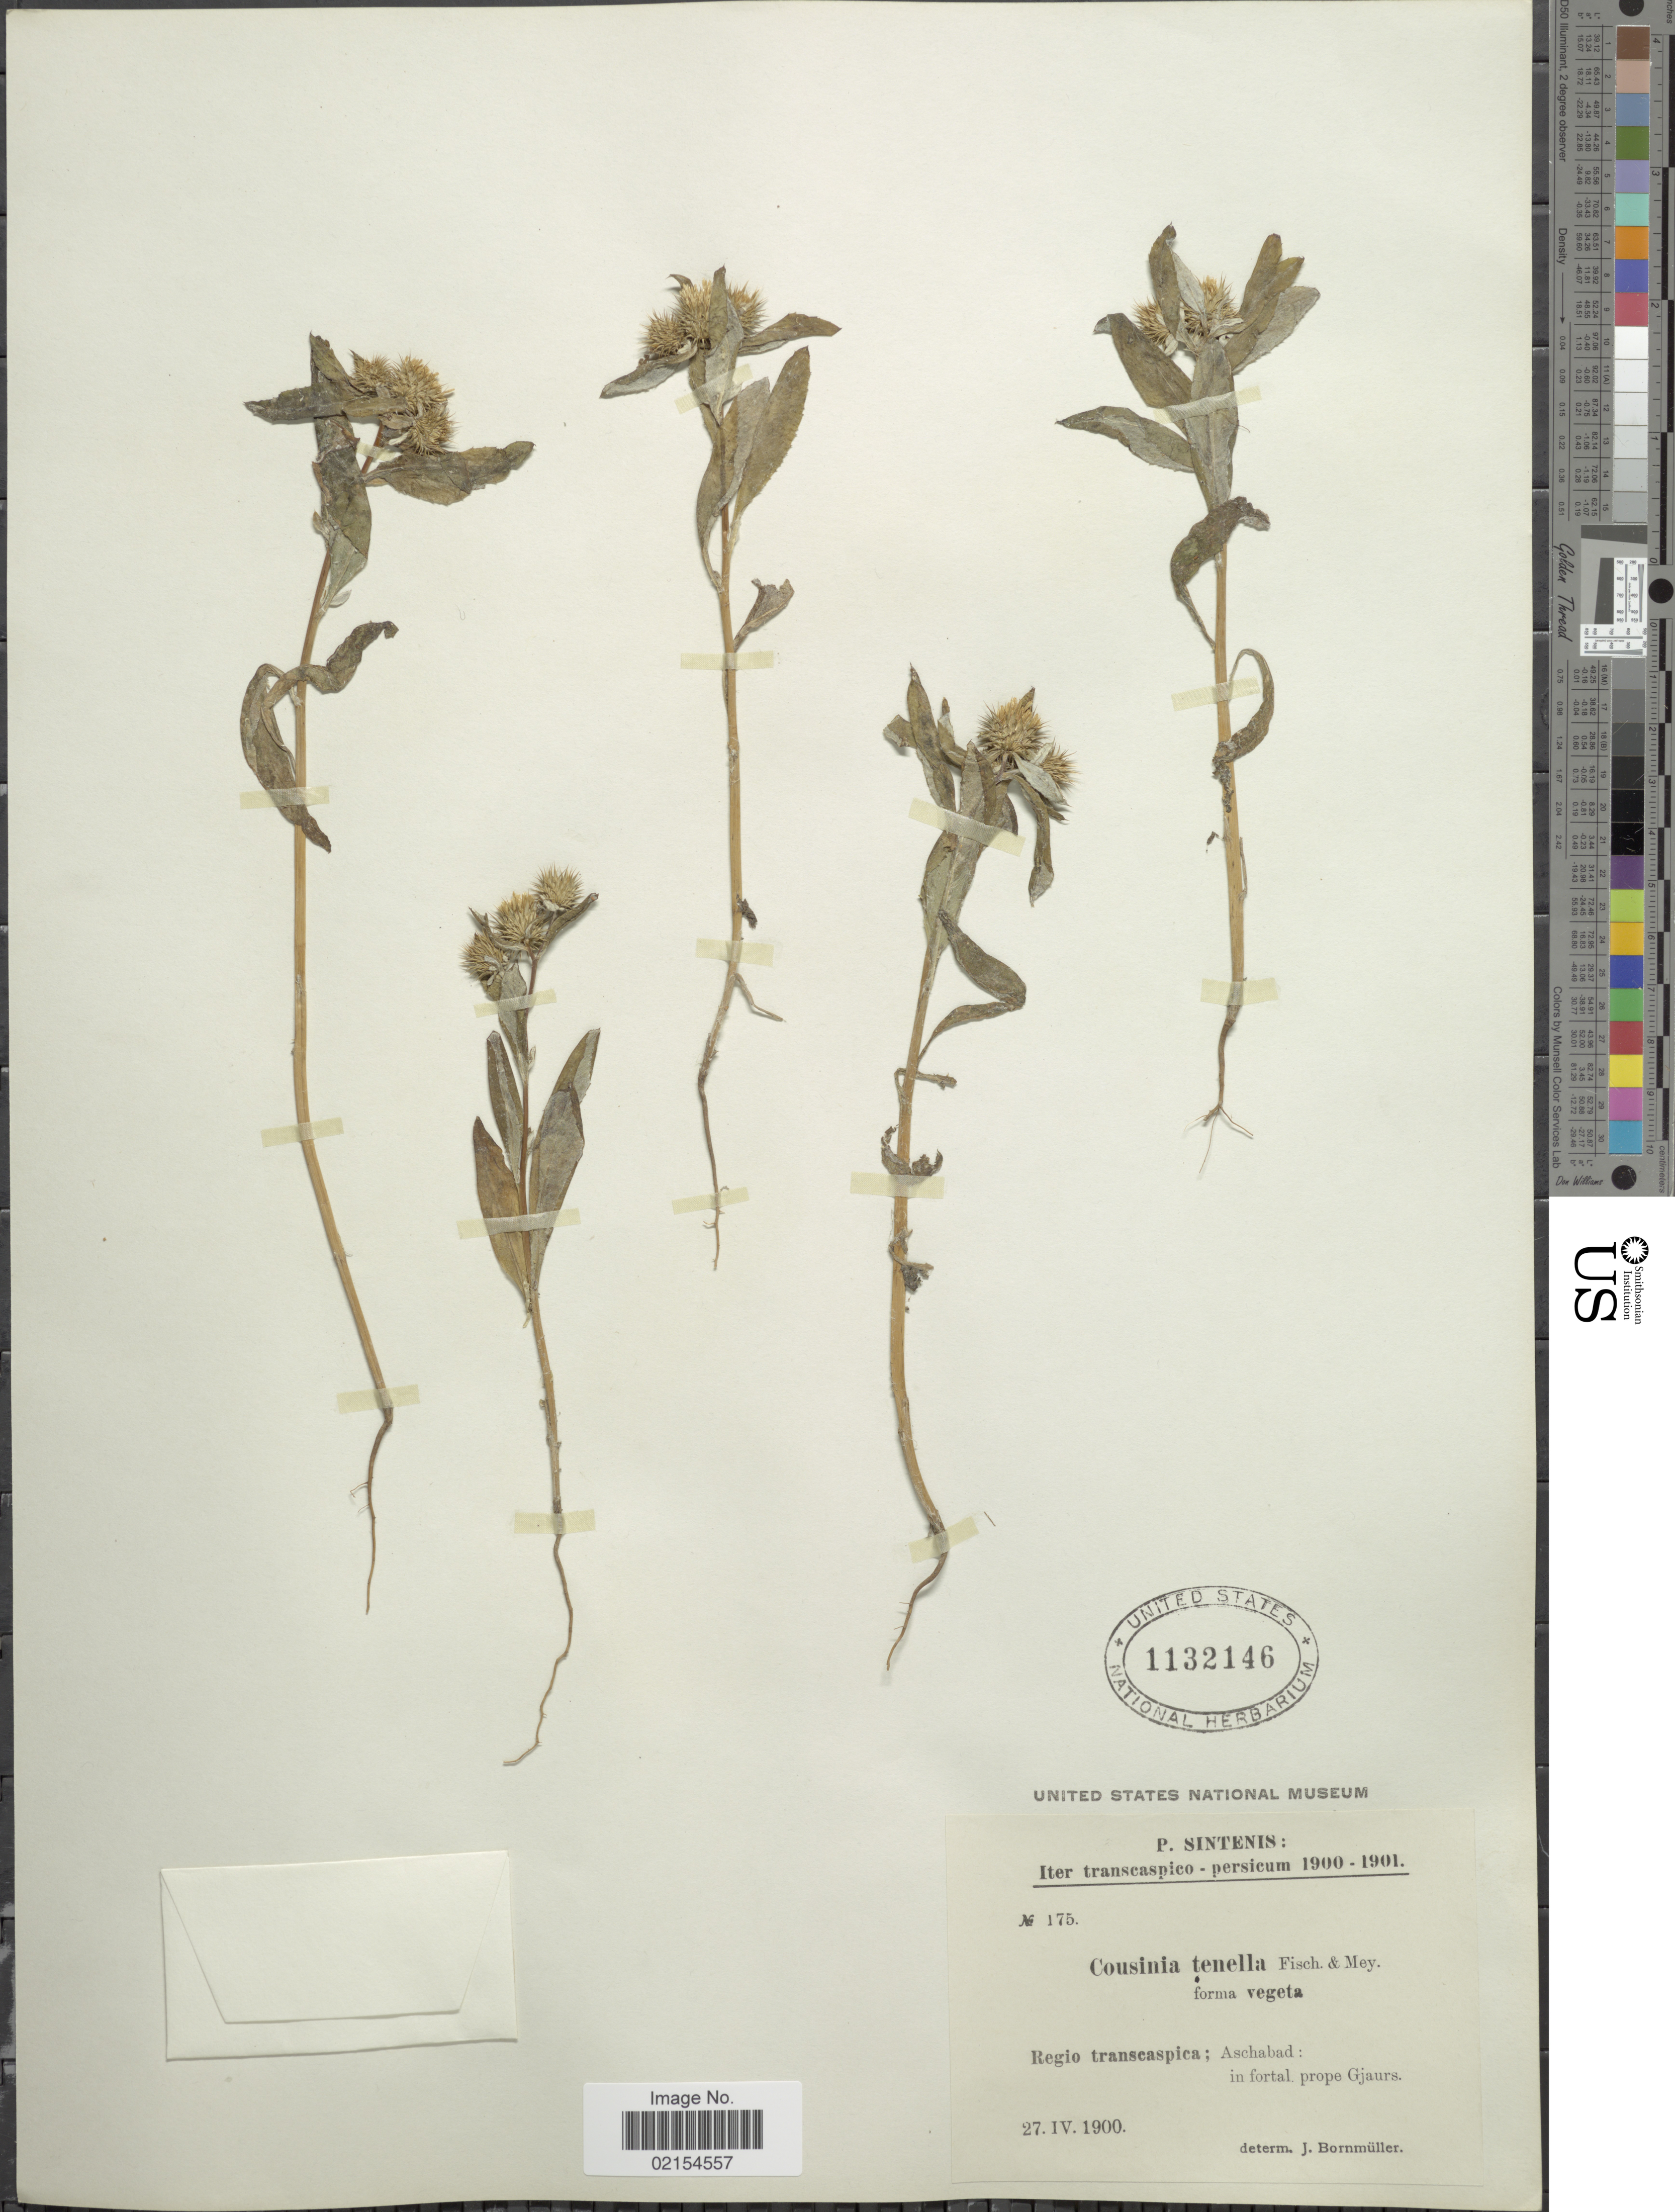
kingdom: Plantae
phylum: Tracheophyta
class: Magnoliopsida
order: Asterales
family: Asteraceae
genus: Cousinia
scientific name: Cousinia tenella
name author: Fisch. & C.A. Mey.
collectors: P. Sintenis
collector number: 175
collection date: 1900-04-27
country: Turkmenistan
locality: Iter transcaspico, persicum, Regio transcaspica: Aschabad, in fortal prope Gjaurs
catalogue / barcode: US 1132146